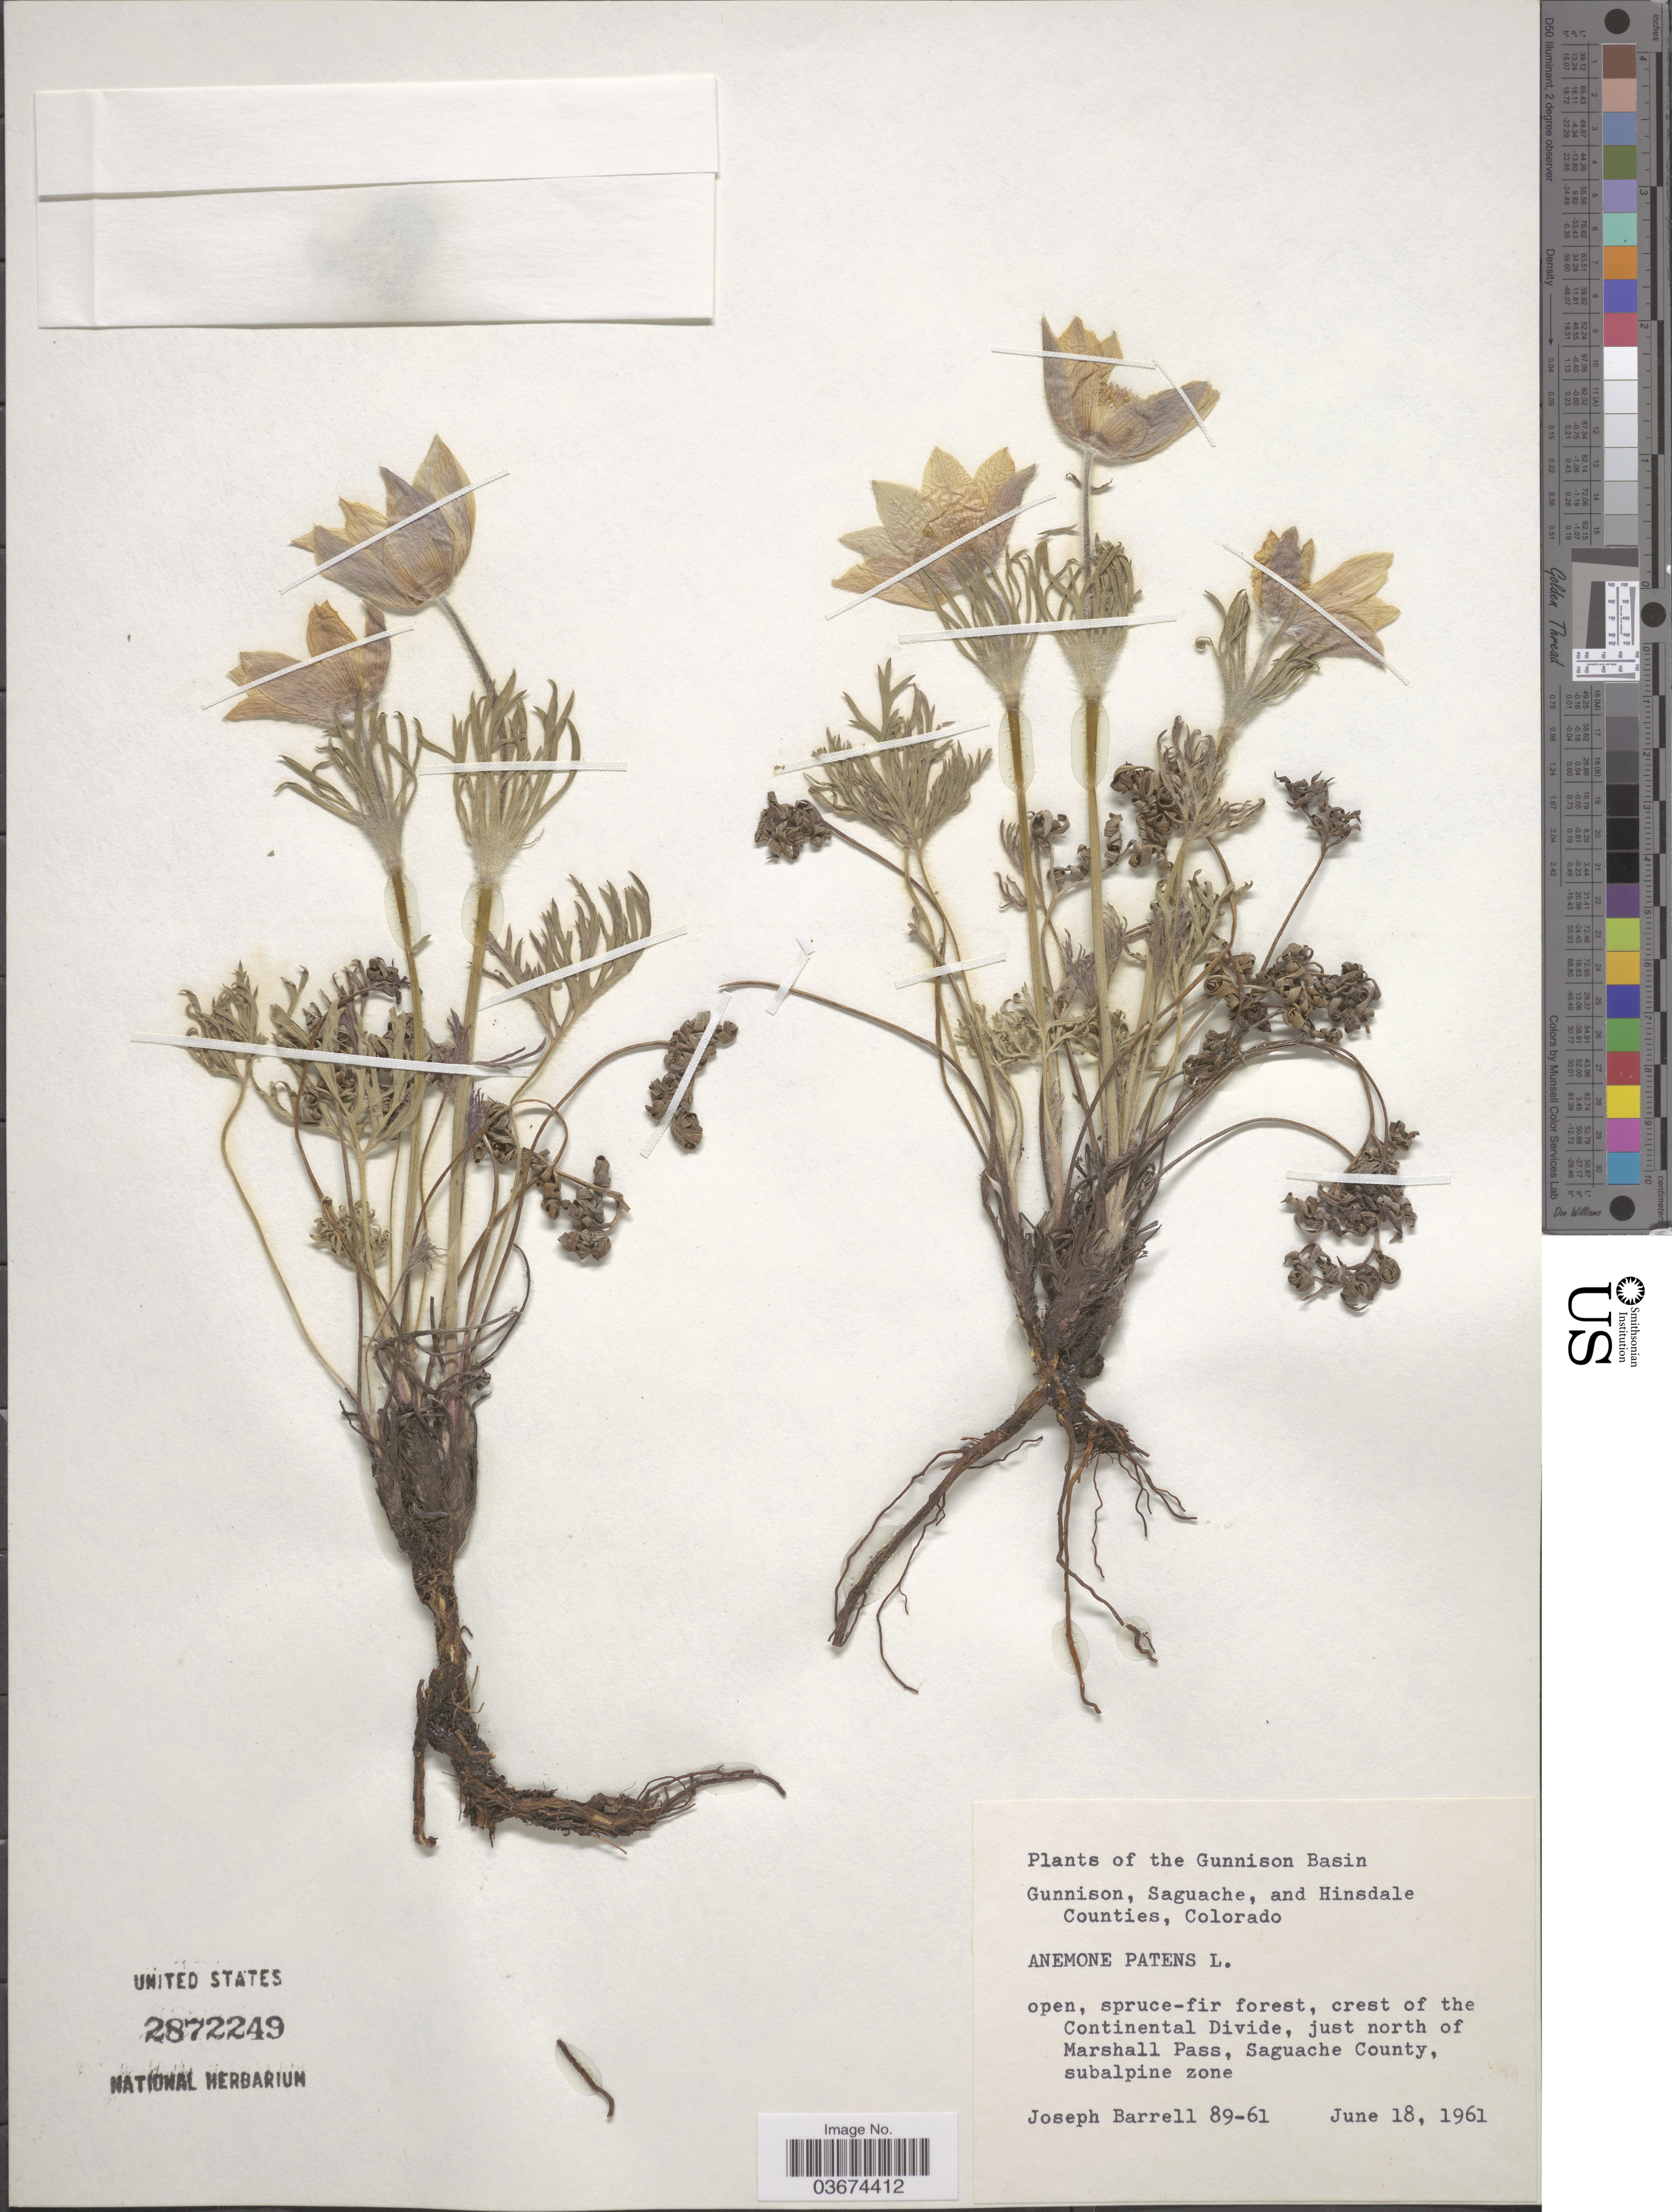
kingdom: Plantae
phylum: Tracheophyta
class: Magnoliopsida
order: Ranunculales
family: Ranunculaceae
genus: Pulsatilla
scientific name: Pulsatilla nuttalliana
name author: (DC.) Bercht. & J. Presl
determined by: Strong, Mark T., (BOT), Smithsonian Institution - National Museum of Natural History (UNITED STATES)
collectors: J. Barrell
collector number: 89-61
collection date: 1961-06-18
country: United States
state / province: Colorado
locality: The Gunnison Basin. Crest of the Continental Divide, just north of Marshall Pass, Saguache County.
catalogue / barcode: US 2872249